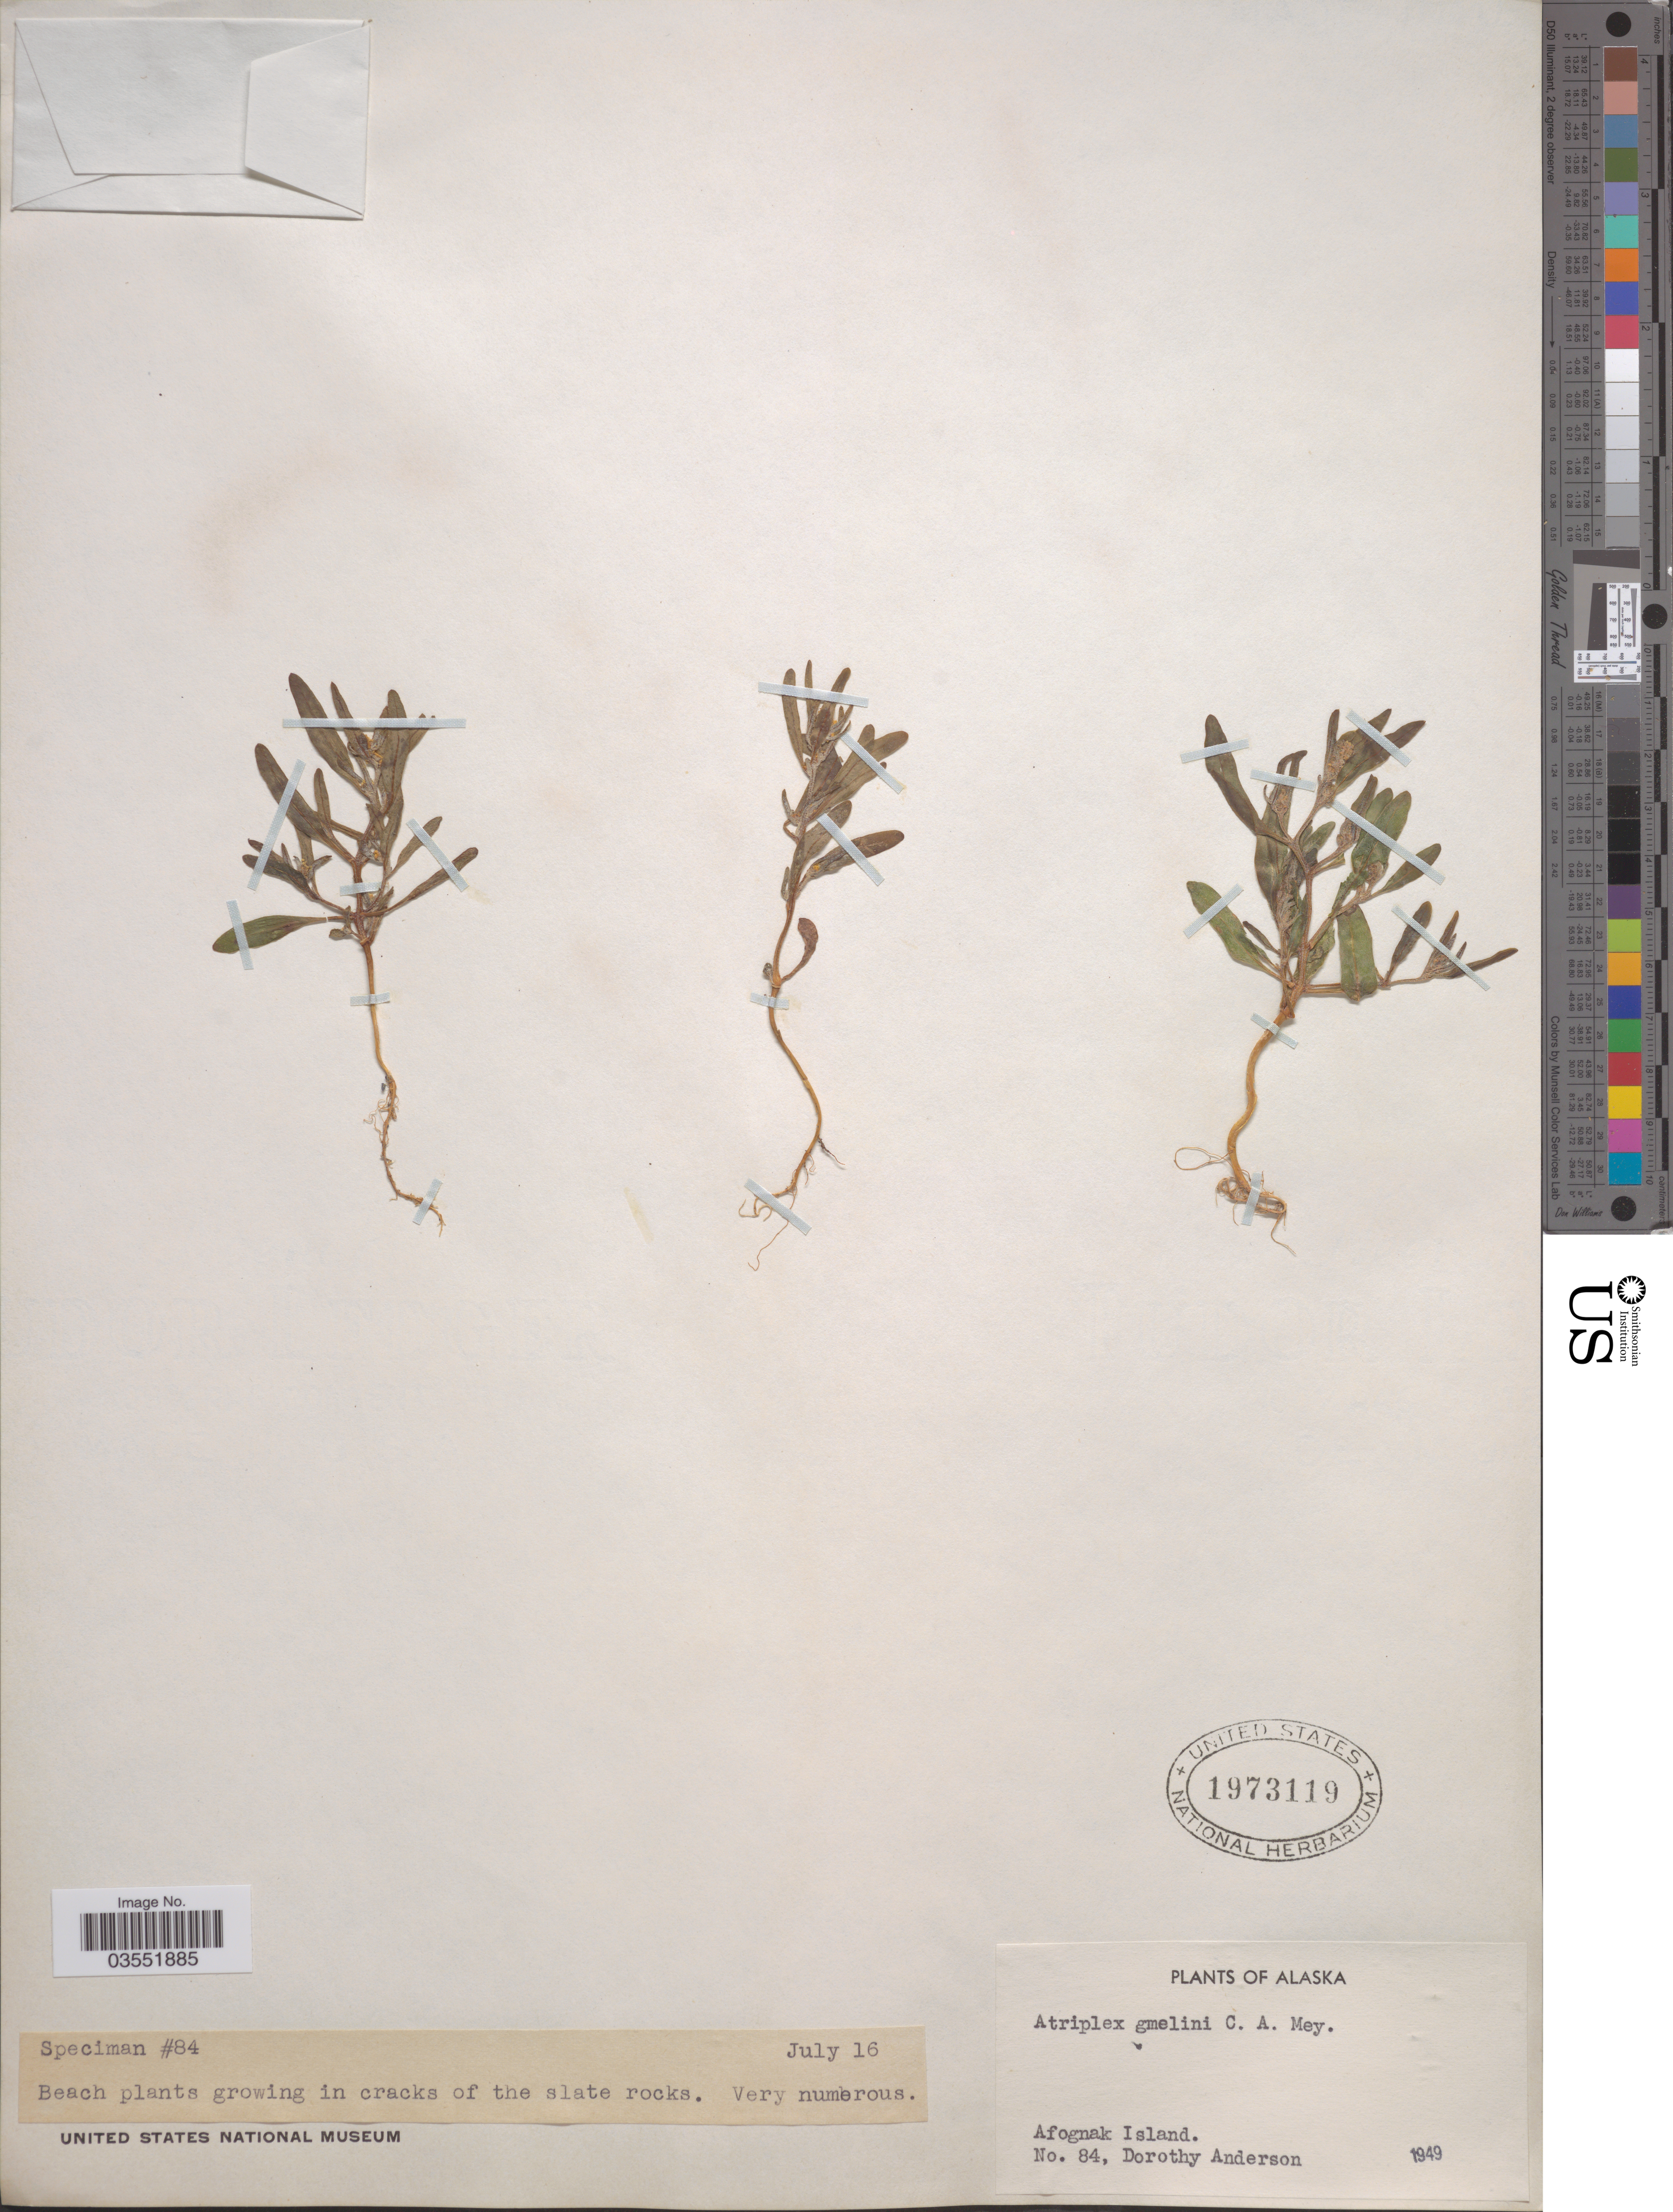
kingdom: Plantae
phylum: Tracheophyta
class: Magnoliopsida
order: Caryophyllales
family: Amaranthaceae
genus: Atriplex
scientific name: Atriplex gmelinii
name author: C.A. Mey. ex Bong.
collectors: D. Anderson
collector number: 84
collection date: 1949-07-16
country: United States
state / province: Alaska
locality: Afognak Island. Beach plants growing in cracks of the slate rocks.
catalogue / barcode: US 1973119